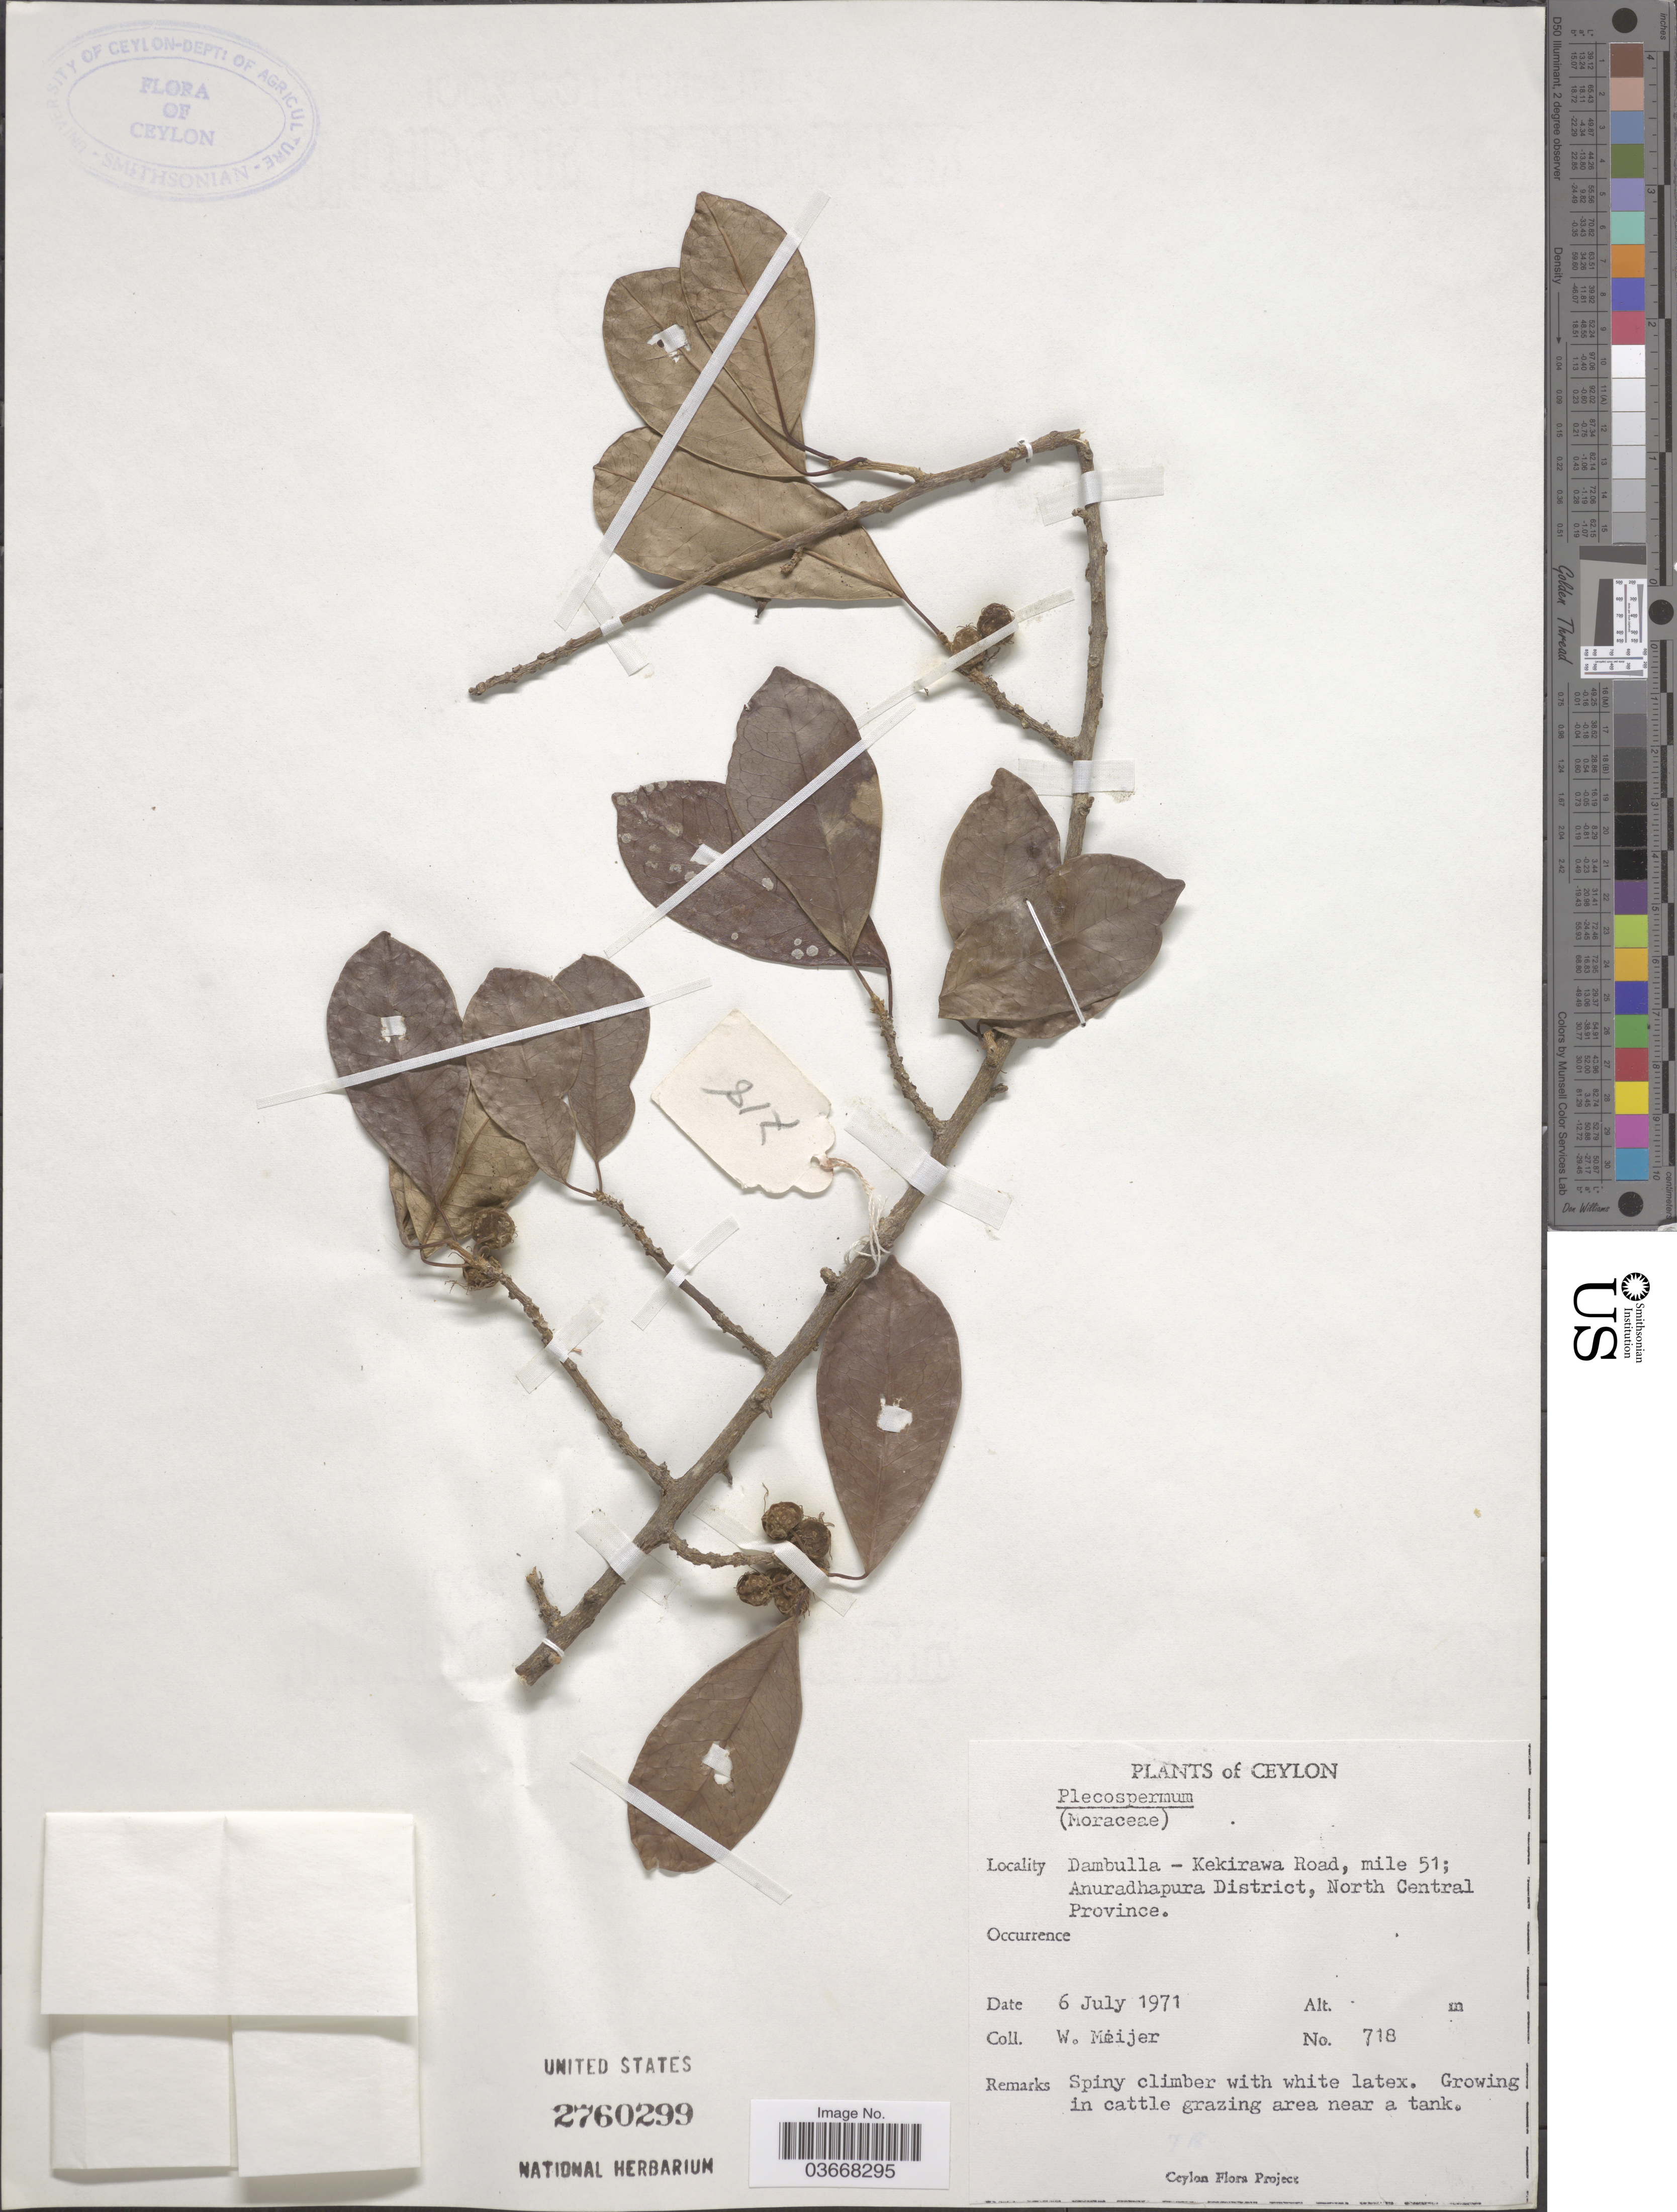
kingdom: Plantae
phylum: Tracheophyta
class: Magnoliopsida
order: Rosales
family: Moraceae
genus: Maclura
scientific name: Maclura sp.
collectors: W. Meijer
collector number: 718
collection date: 1971-07-06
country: Sri Lanka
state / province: North Central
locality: Ceylon. Dambulla - Kekirawa Road, mile 51; Anuradhapura District.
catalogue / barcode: US 2760299